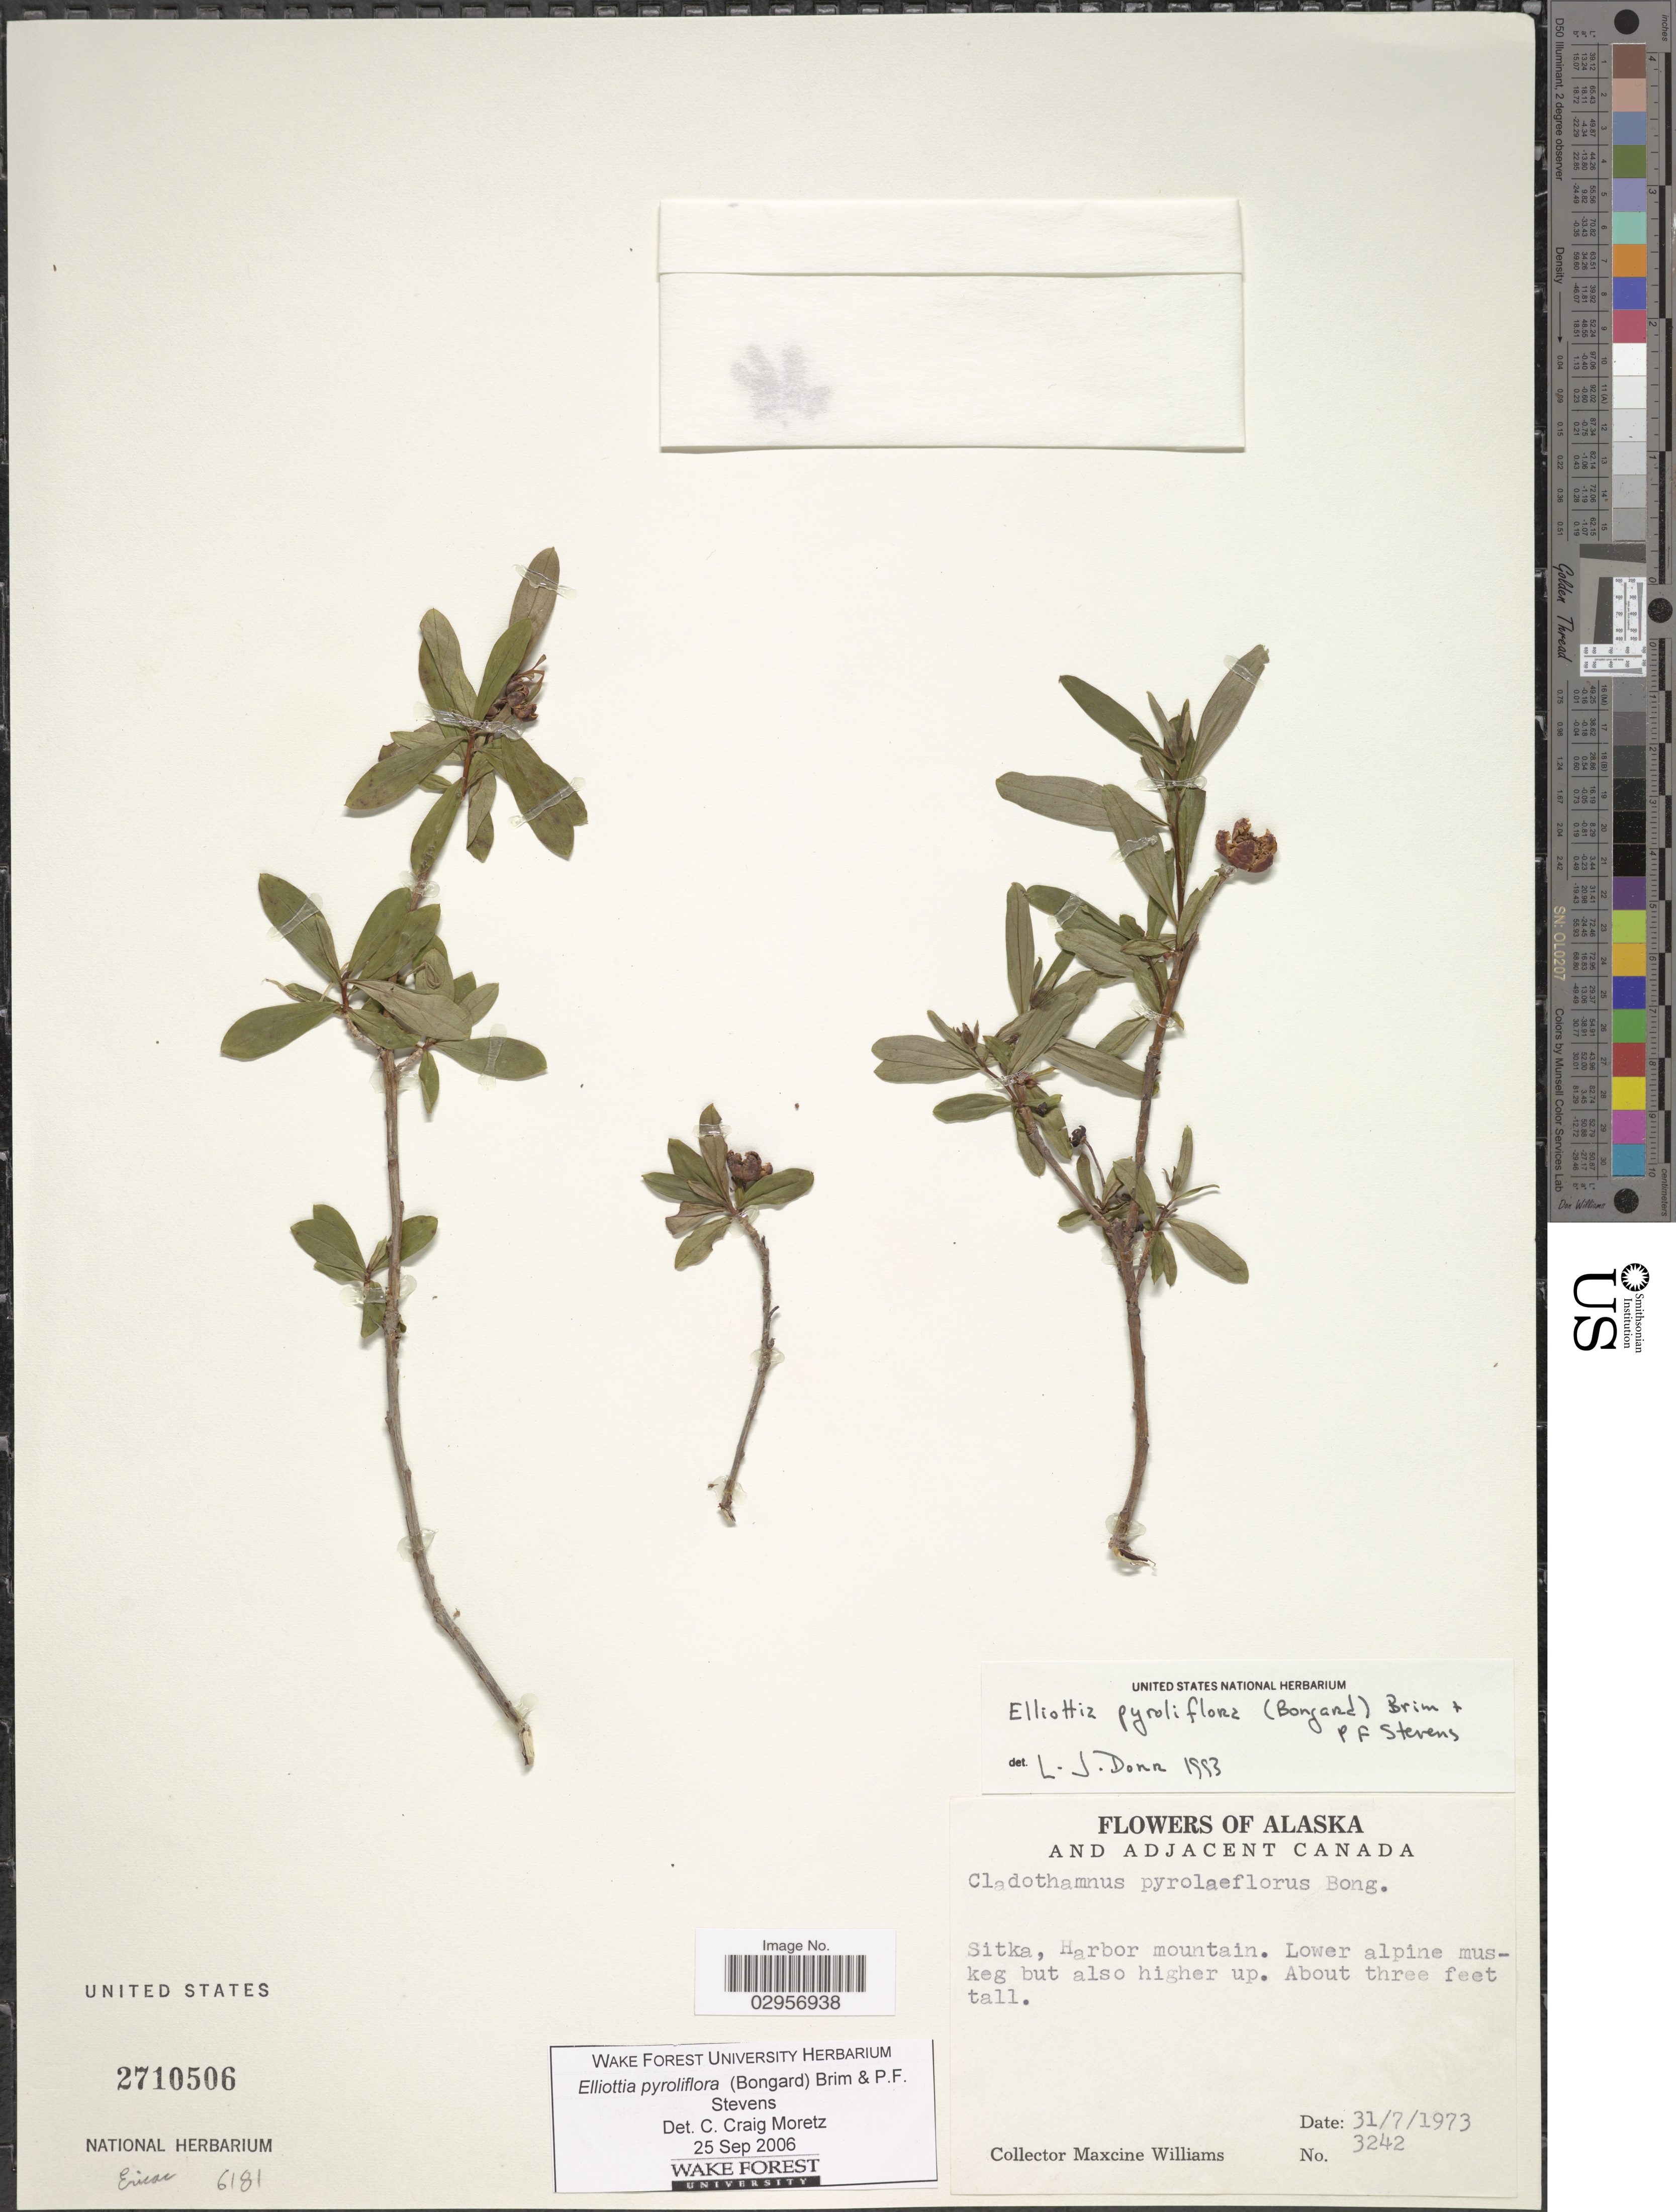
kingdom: Plantae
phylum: Tracheophyta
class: Magnoliopsida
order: Ericales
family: Ericaceae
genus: Elliottia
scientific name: Elliottia pyroliflora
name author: (Bong.) P.F. Stevens & Brim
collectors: M. Williams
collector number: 3242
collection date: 1973-07-31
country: United States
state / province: Alaska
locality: Sitka, Harbor mountain, Lower alpine muskeg but also higher up.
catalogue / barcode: US 2710506